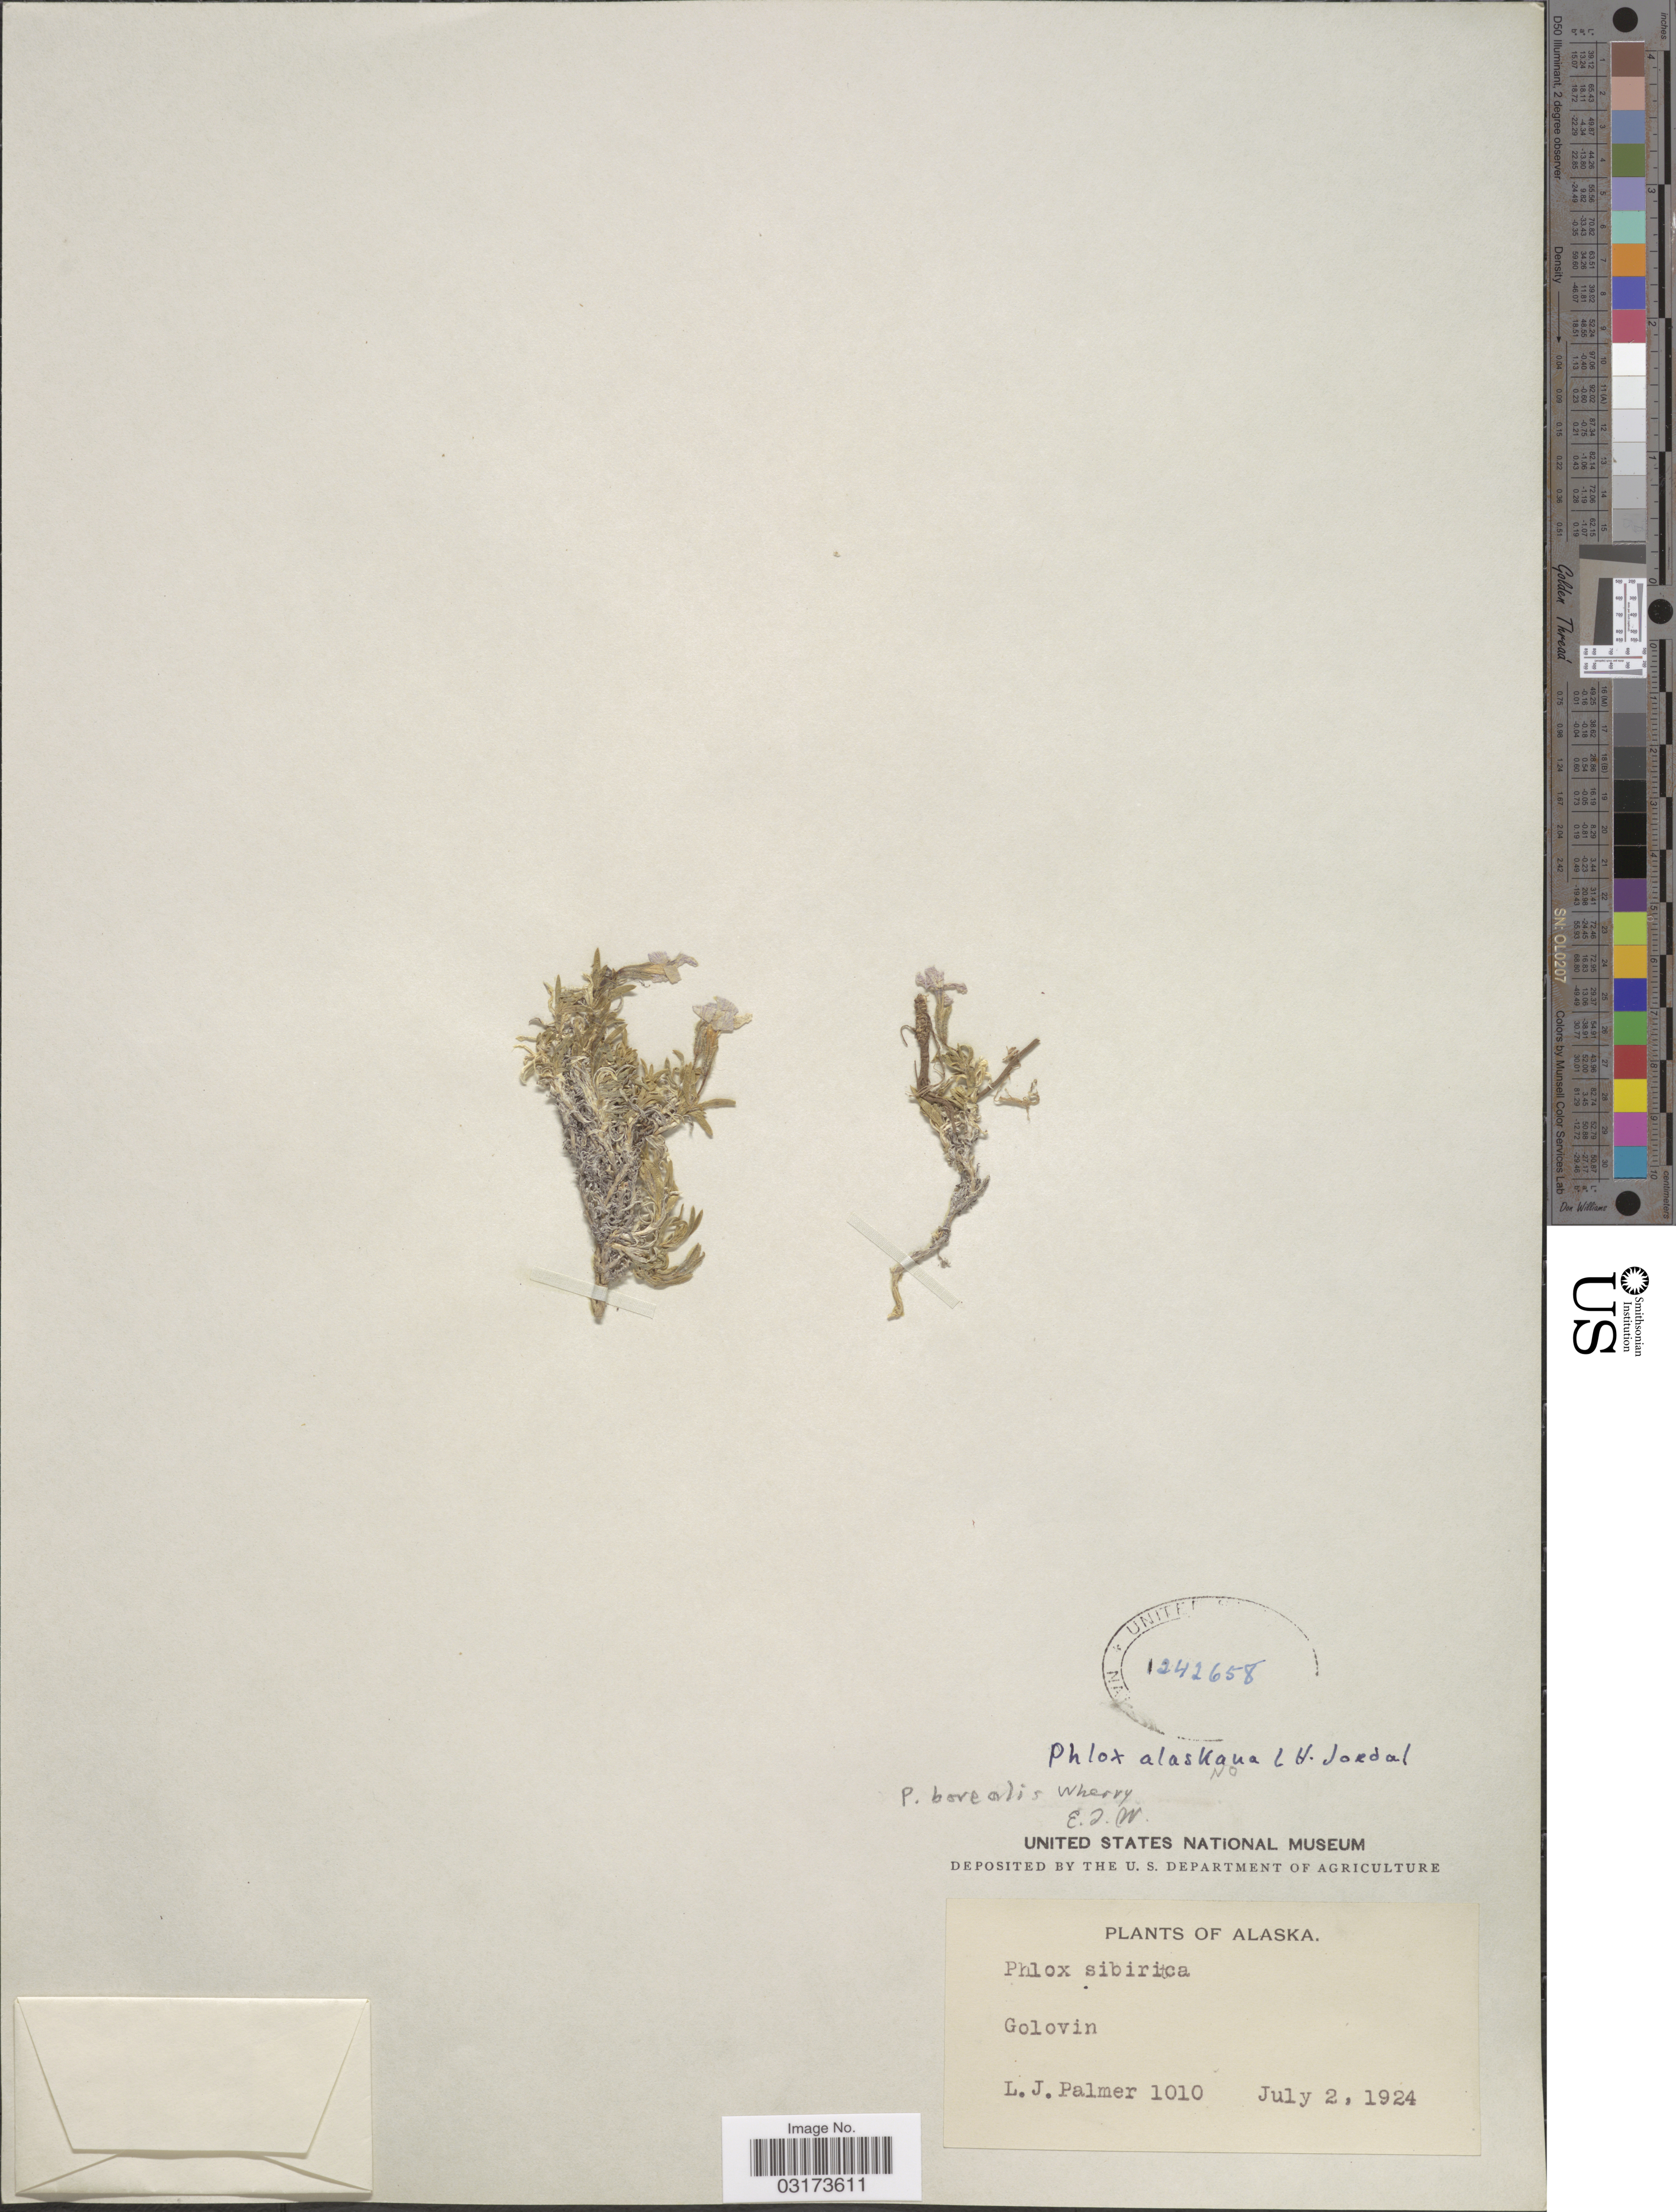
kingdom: Plantae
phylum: Tracheophyta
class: Magnoliopsida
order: Ericales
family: Polemoniaceae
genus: Phlox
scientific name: Phlox alaskensis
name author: Jordal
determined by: Mayfield, M. H.; Ferguson, C. J.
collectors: L. J. Palmer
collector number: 1010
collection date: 1924-07-02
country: United States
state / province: Alaska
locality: Golovin.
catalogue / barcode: US 1242658